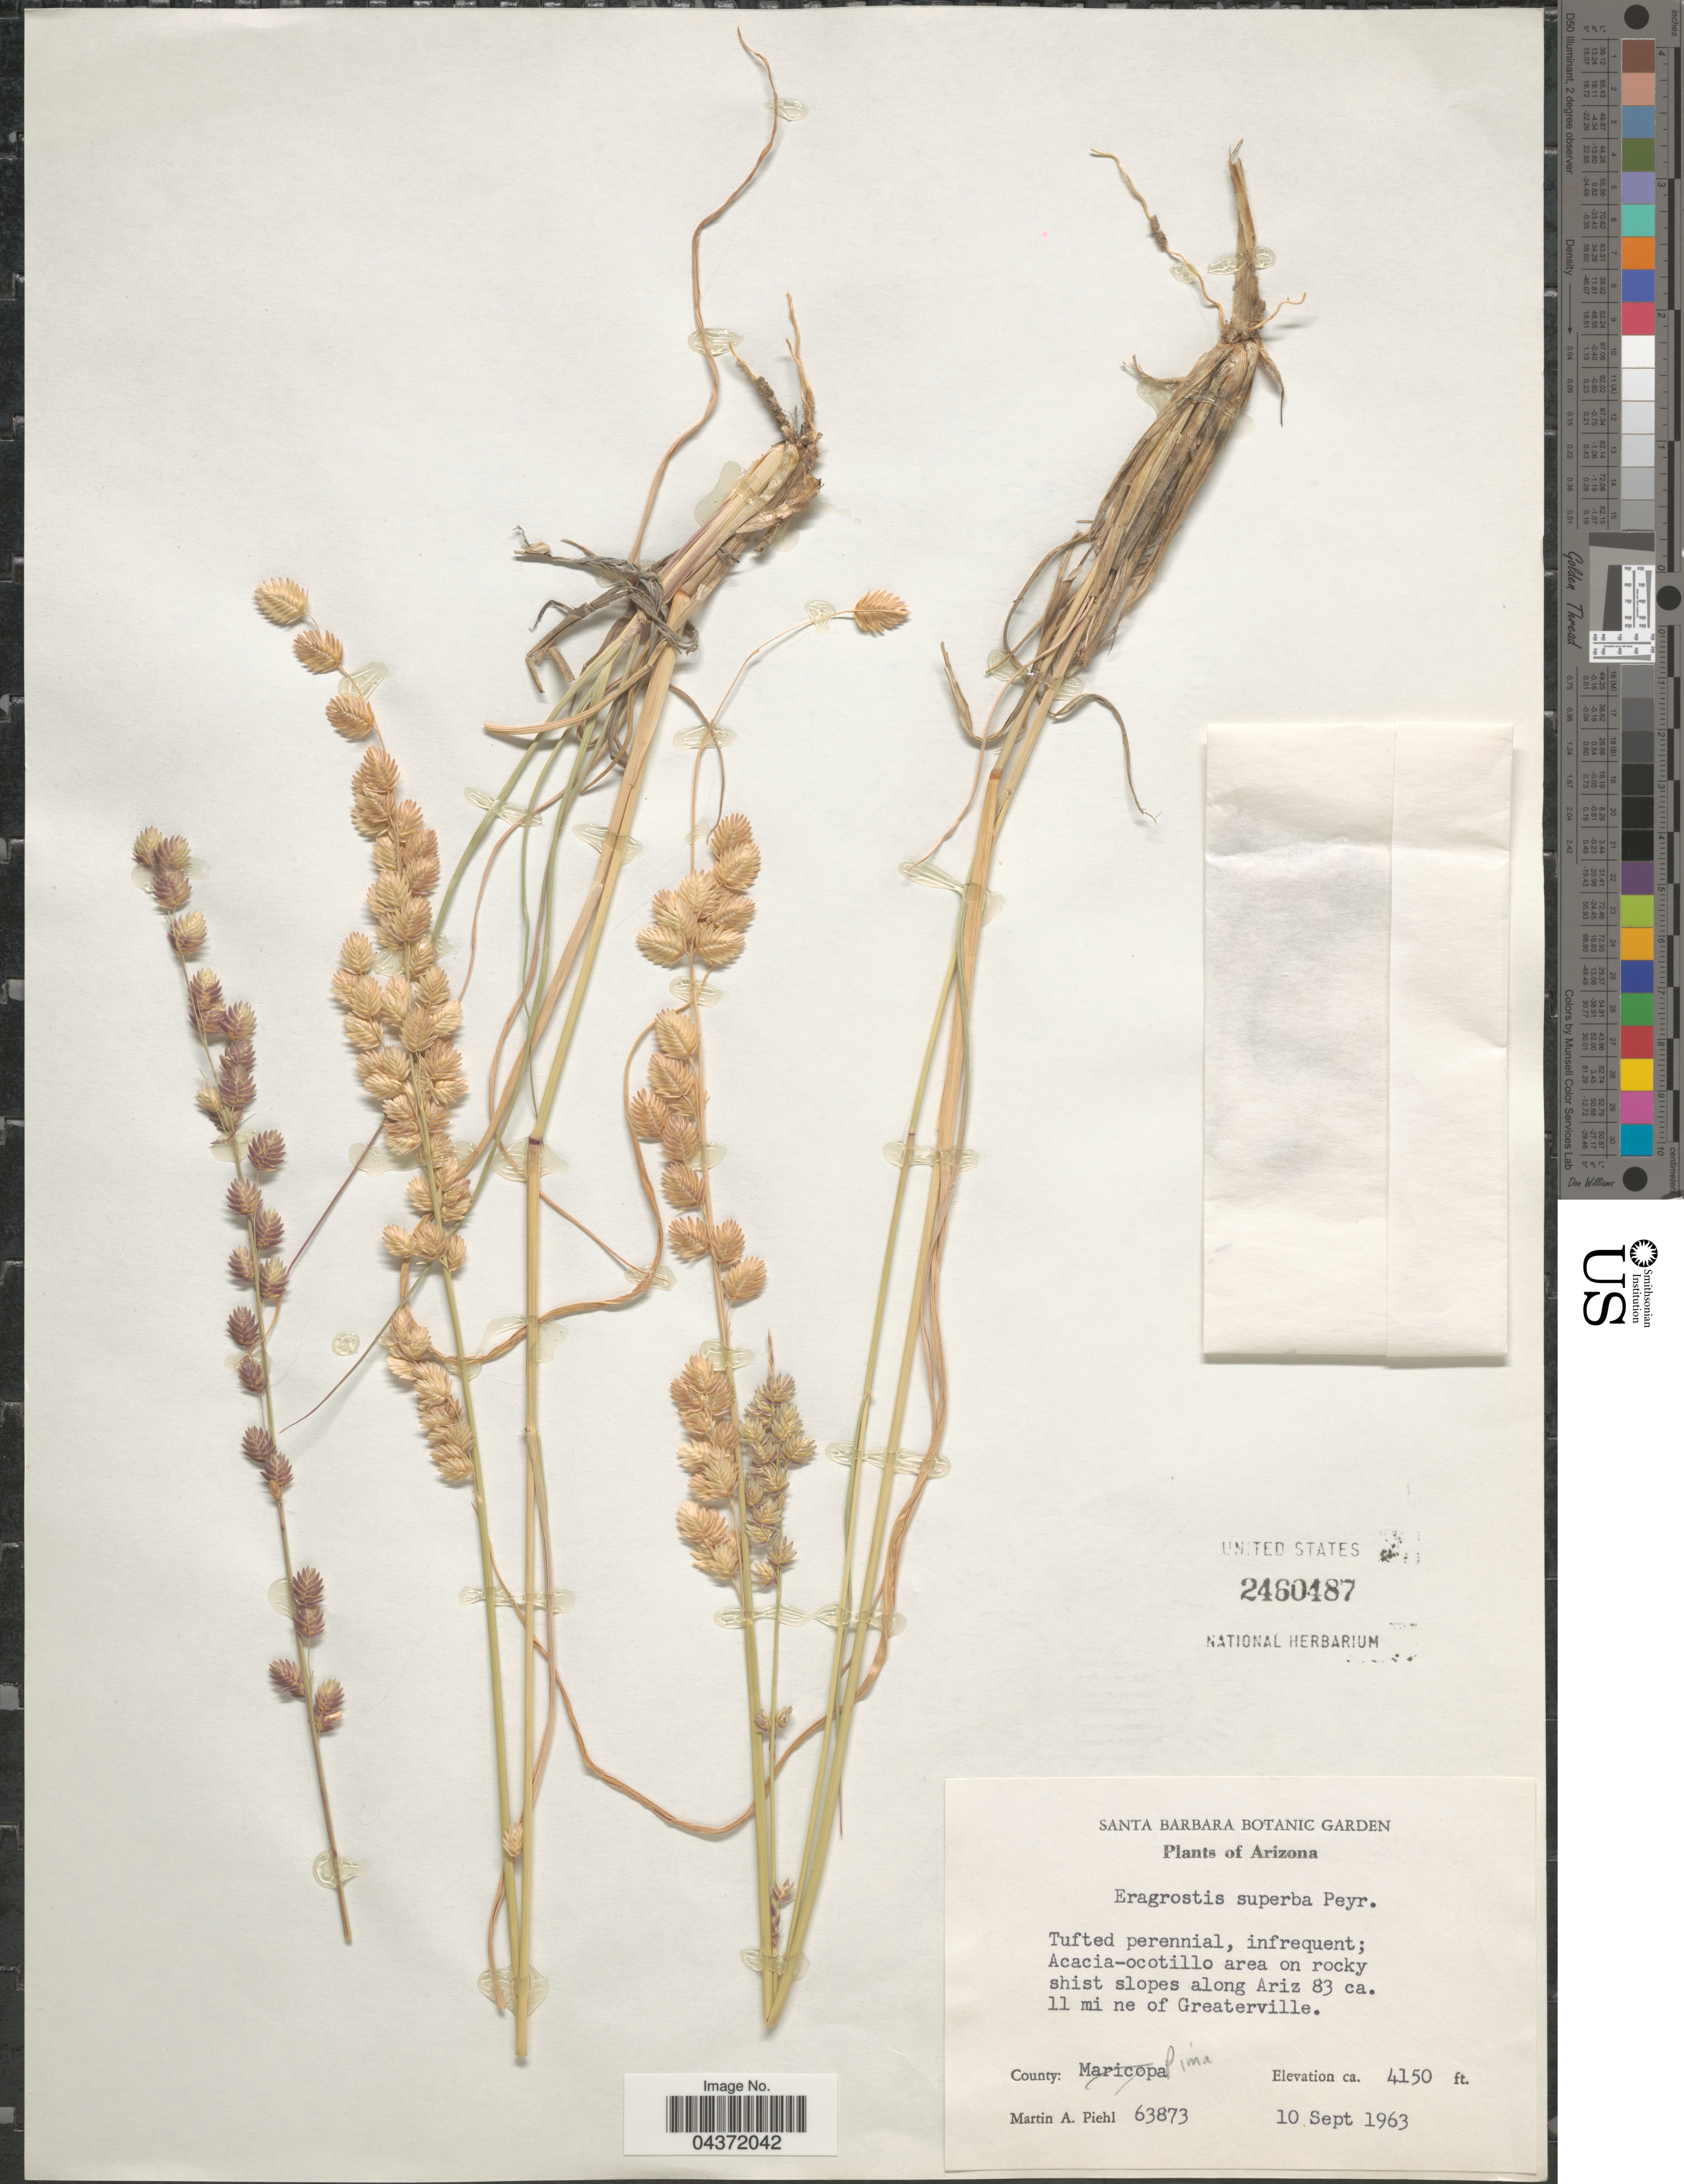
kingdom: Plantae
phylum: Tracheophyta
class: Liliopsida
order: Poales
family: Poaceae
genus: Eragrostis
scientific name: Eragrostis superba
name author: Peyr.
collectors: M. Piehl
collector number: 63873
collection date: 1963-09-10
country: United States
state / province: Arizona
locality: Acacia-ocotillo area on rocky shist slopes along Ariz 83 ca. 11 mi ne of Greaterville. County: Pima.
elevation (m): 1265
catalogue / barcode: US 2460487